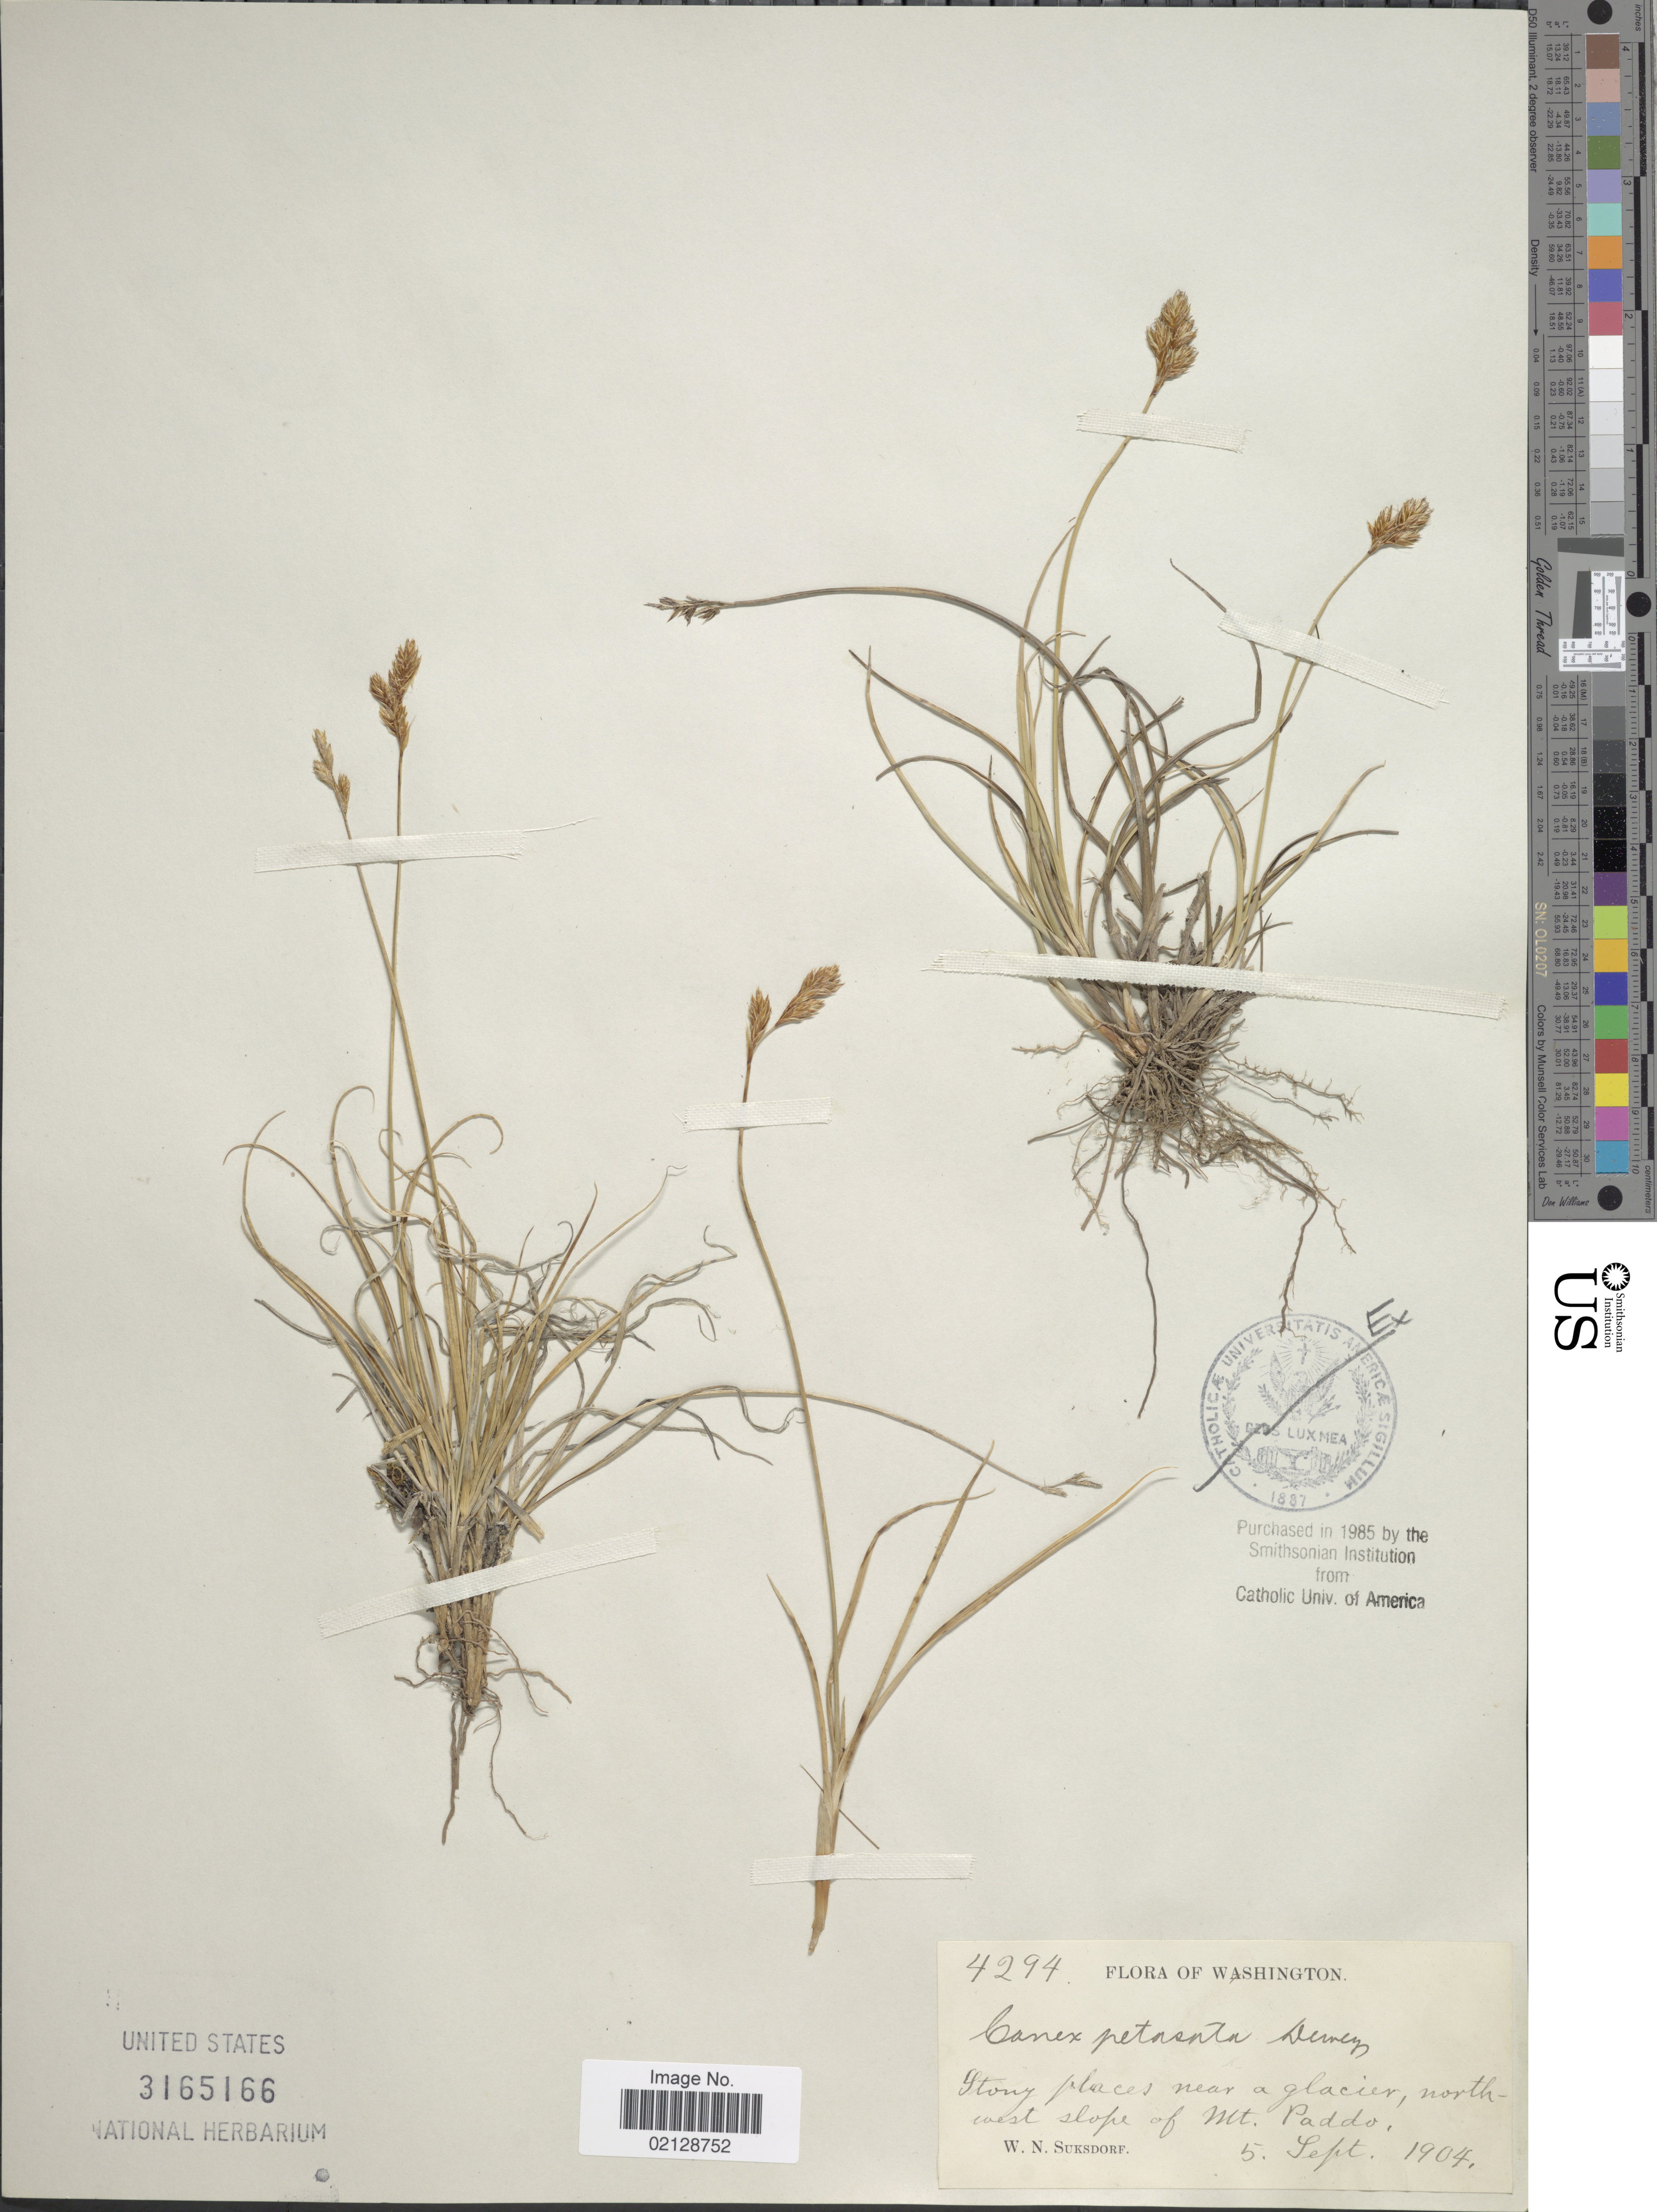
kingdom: Plantae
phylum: Tracheophyta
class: Liliopsida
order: Poales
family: Cyperaceae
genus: Carex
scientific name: Carex petasata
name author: Dewey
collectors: W. N. Suksdorf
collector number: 4294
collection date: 1904-09-05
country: United States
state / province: Washington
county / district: Skamania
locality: Stony places near a glacier, north east slope of Mt. Paddo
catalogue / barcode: US 3165166